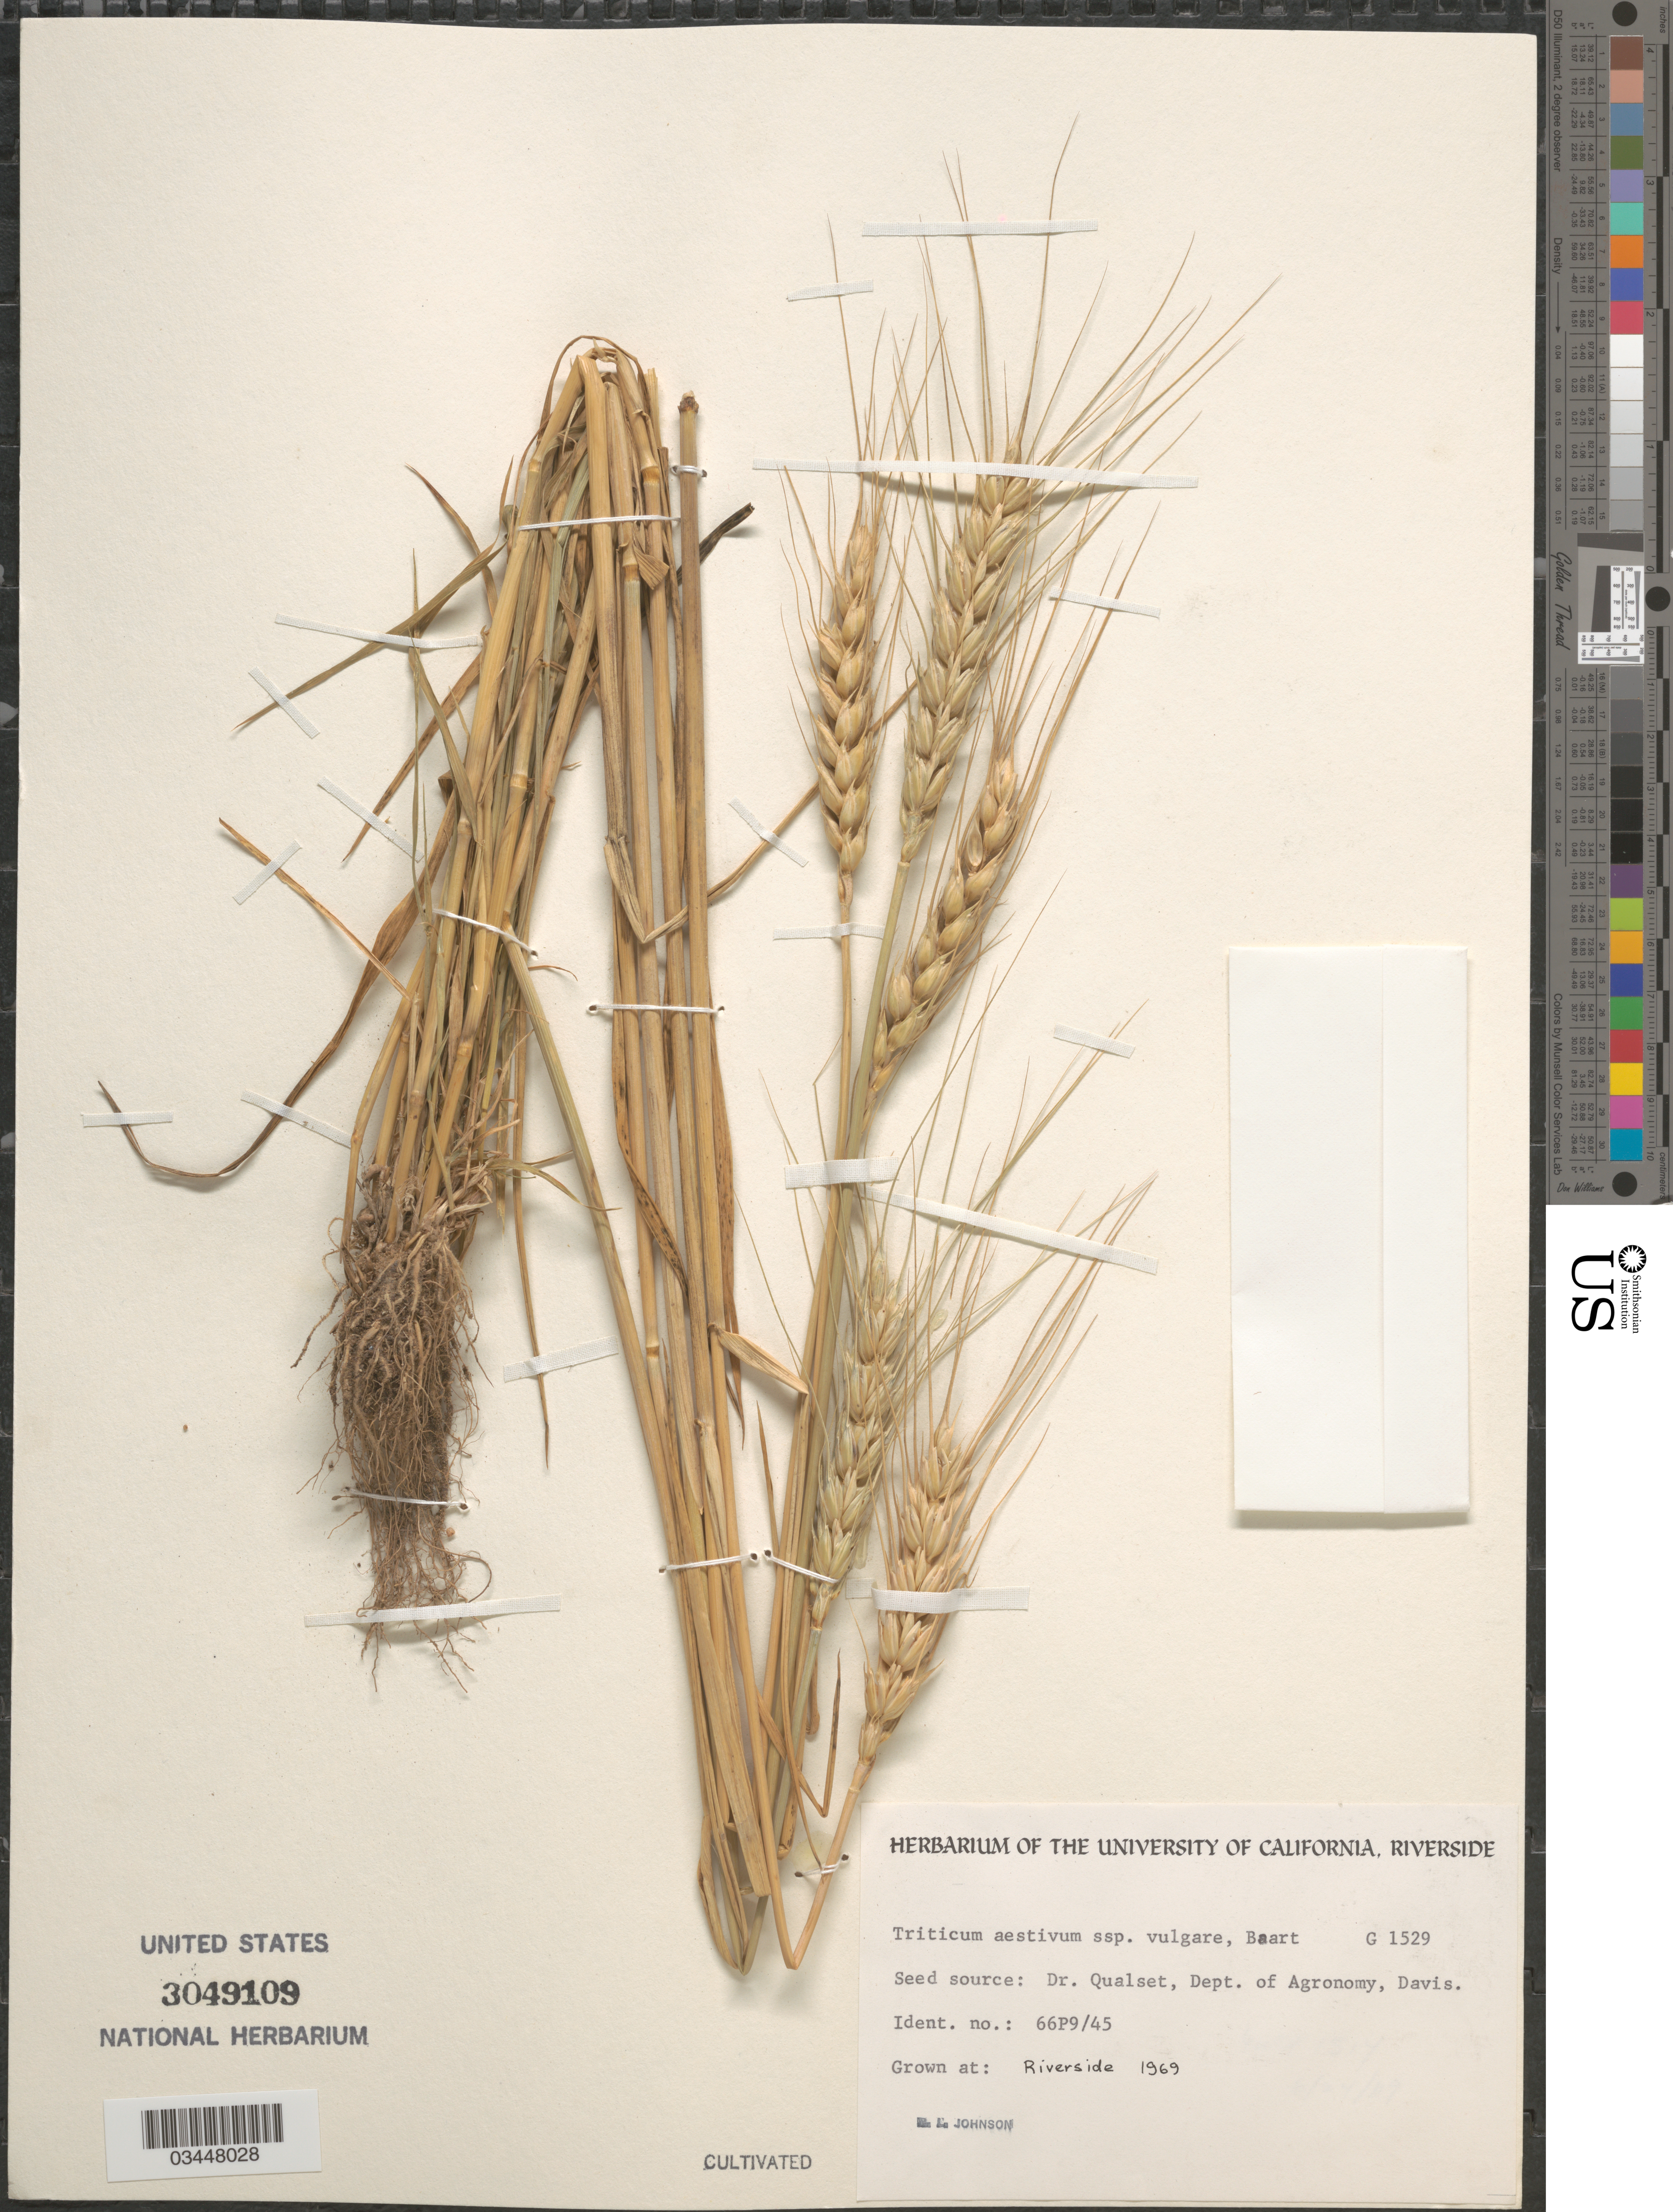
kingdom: Plantae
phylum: Tracheophyta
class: Liliopsida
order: Poales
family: Poaceae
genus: Triticum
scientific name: Triticum aestivum subsp. vulgare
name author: (Vill.) Thell.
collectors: B. Johnson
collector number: G1529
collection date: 1969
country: United States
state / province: California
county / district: Riverside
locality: Riverside.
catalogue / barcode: US 3049109